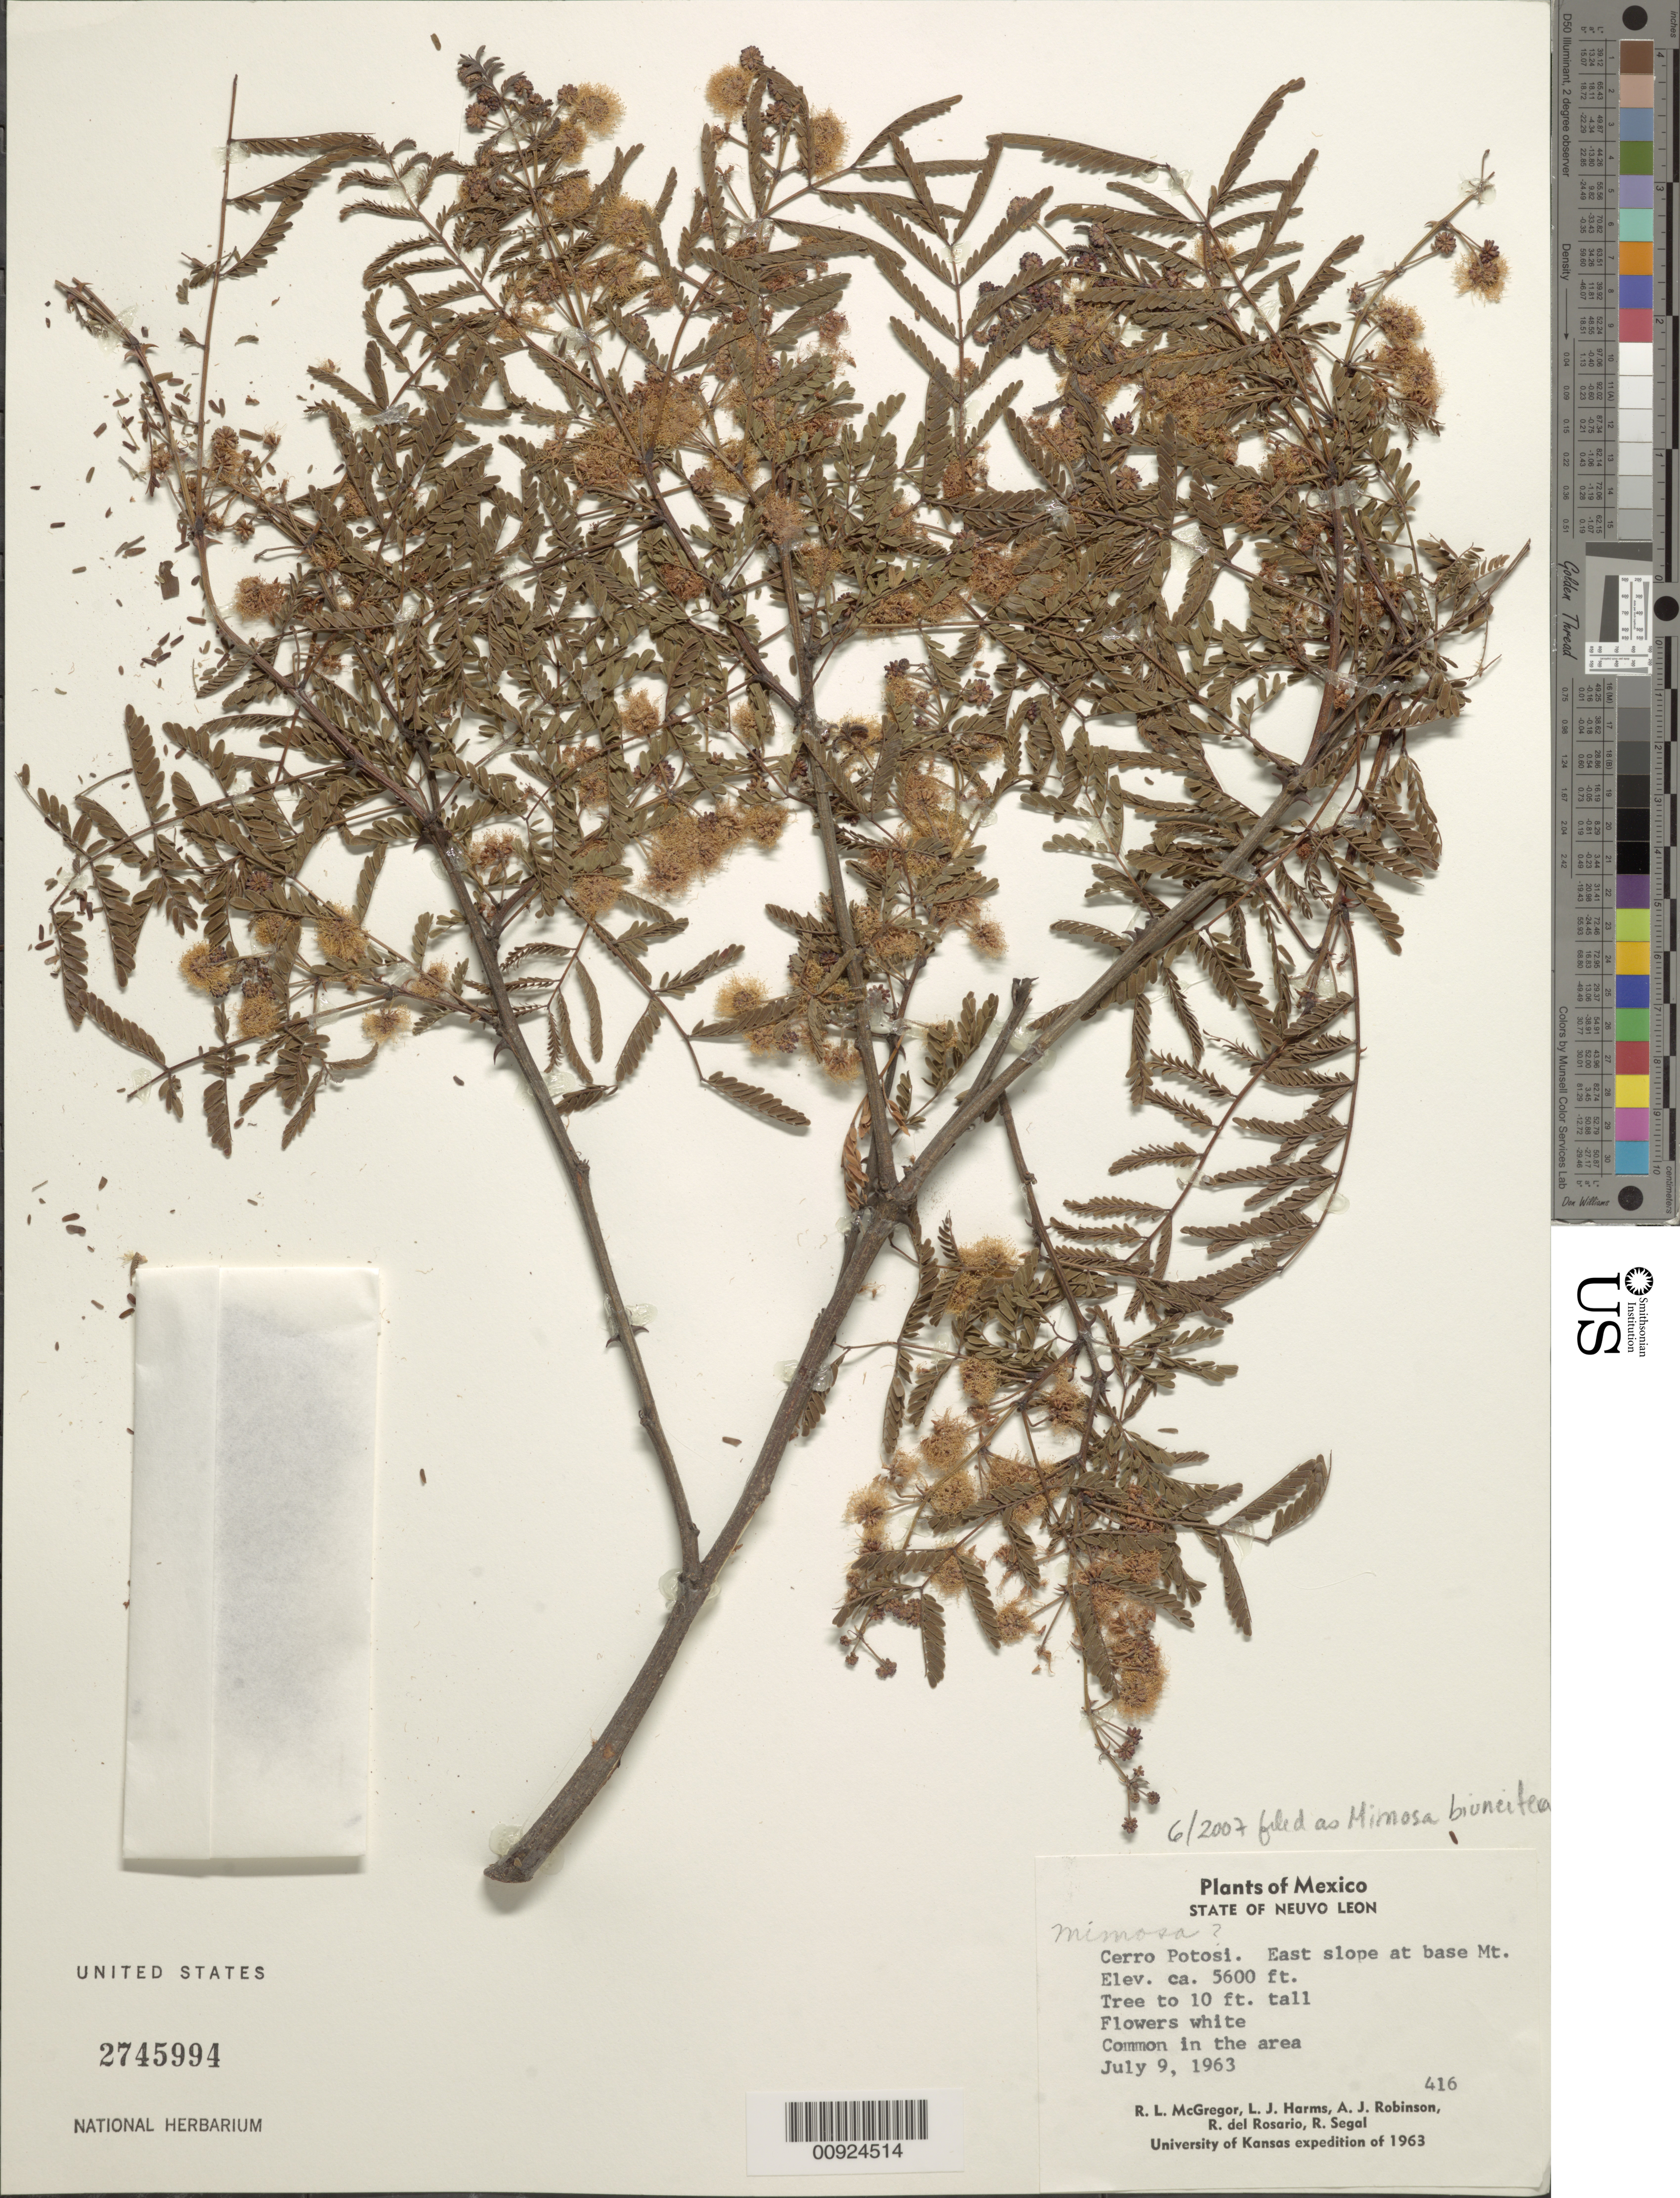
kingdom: Plantae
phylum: Tracheophyta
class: Magnoliopsida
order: Fabales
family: Fabaceae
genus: Mimosa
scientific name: Mimosa biuncifera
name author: Benth.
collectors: R. McGregor, L. Harms, A. J. Robinson, R. del Rosario & R. Segal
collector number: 416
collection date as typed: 09 Jul 1963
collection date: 1963-07-09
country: Mexico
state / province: Nuevo León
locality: Cerro Potosí. East slope at base Mt.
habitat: Common in the area.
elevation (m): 1707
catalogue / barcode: US 2745994